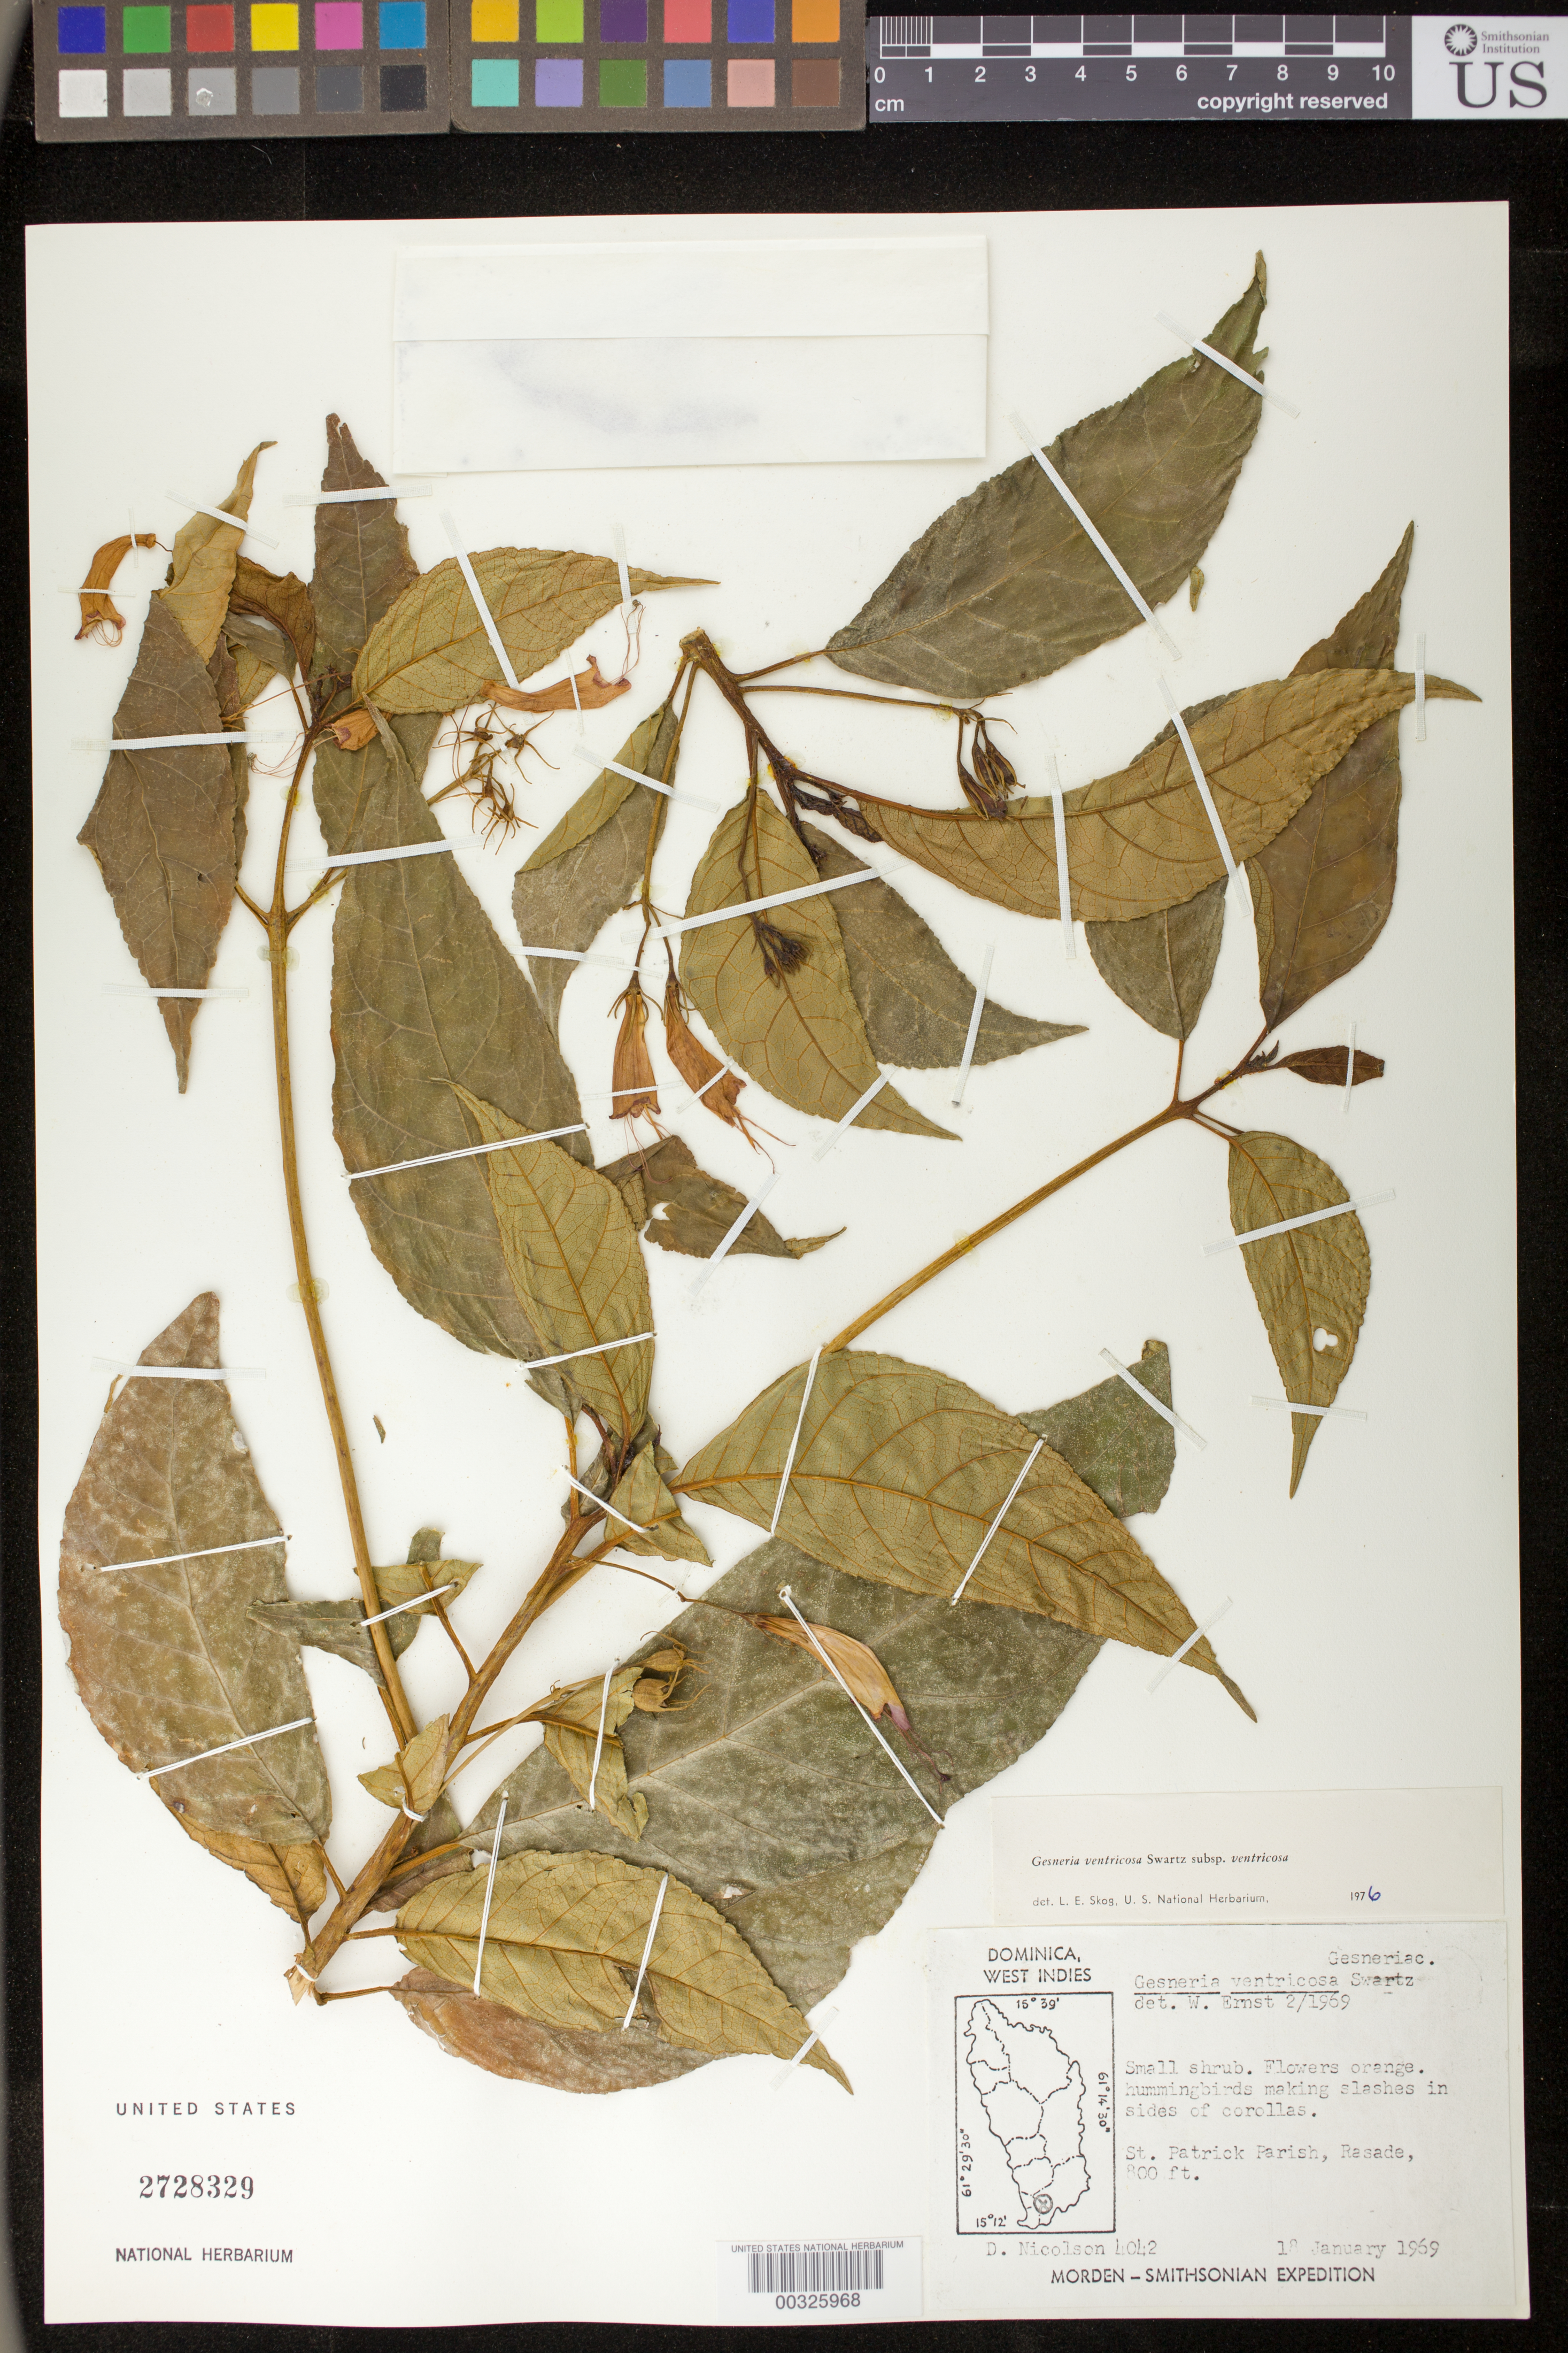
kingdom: Plantae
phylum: Tracheophyta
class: Magnoliopsida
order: Lamiales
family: Gesneriaceae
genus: Gesneria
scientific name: Gesneria ventricosa subsp. ventricosa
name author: Sw.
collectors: D. H. Nicolson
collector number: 4042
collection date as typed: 18 Jan 1969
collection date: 1969-01-18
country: Dominica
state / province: St. Patrick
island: Dominica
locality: Rasade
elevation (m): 244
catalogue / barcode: US 2728329